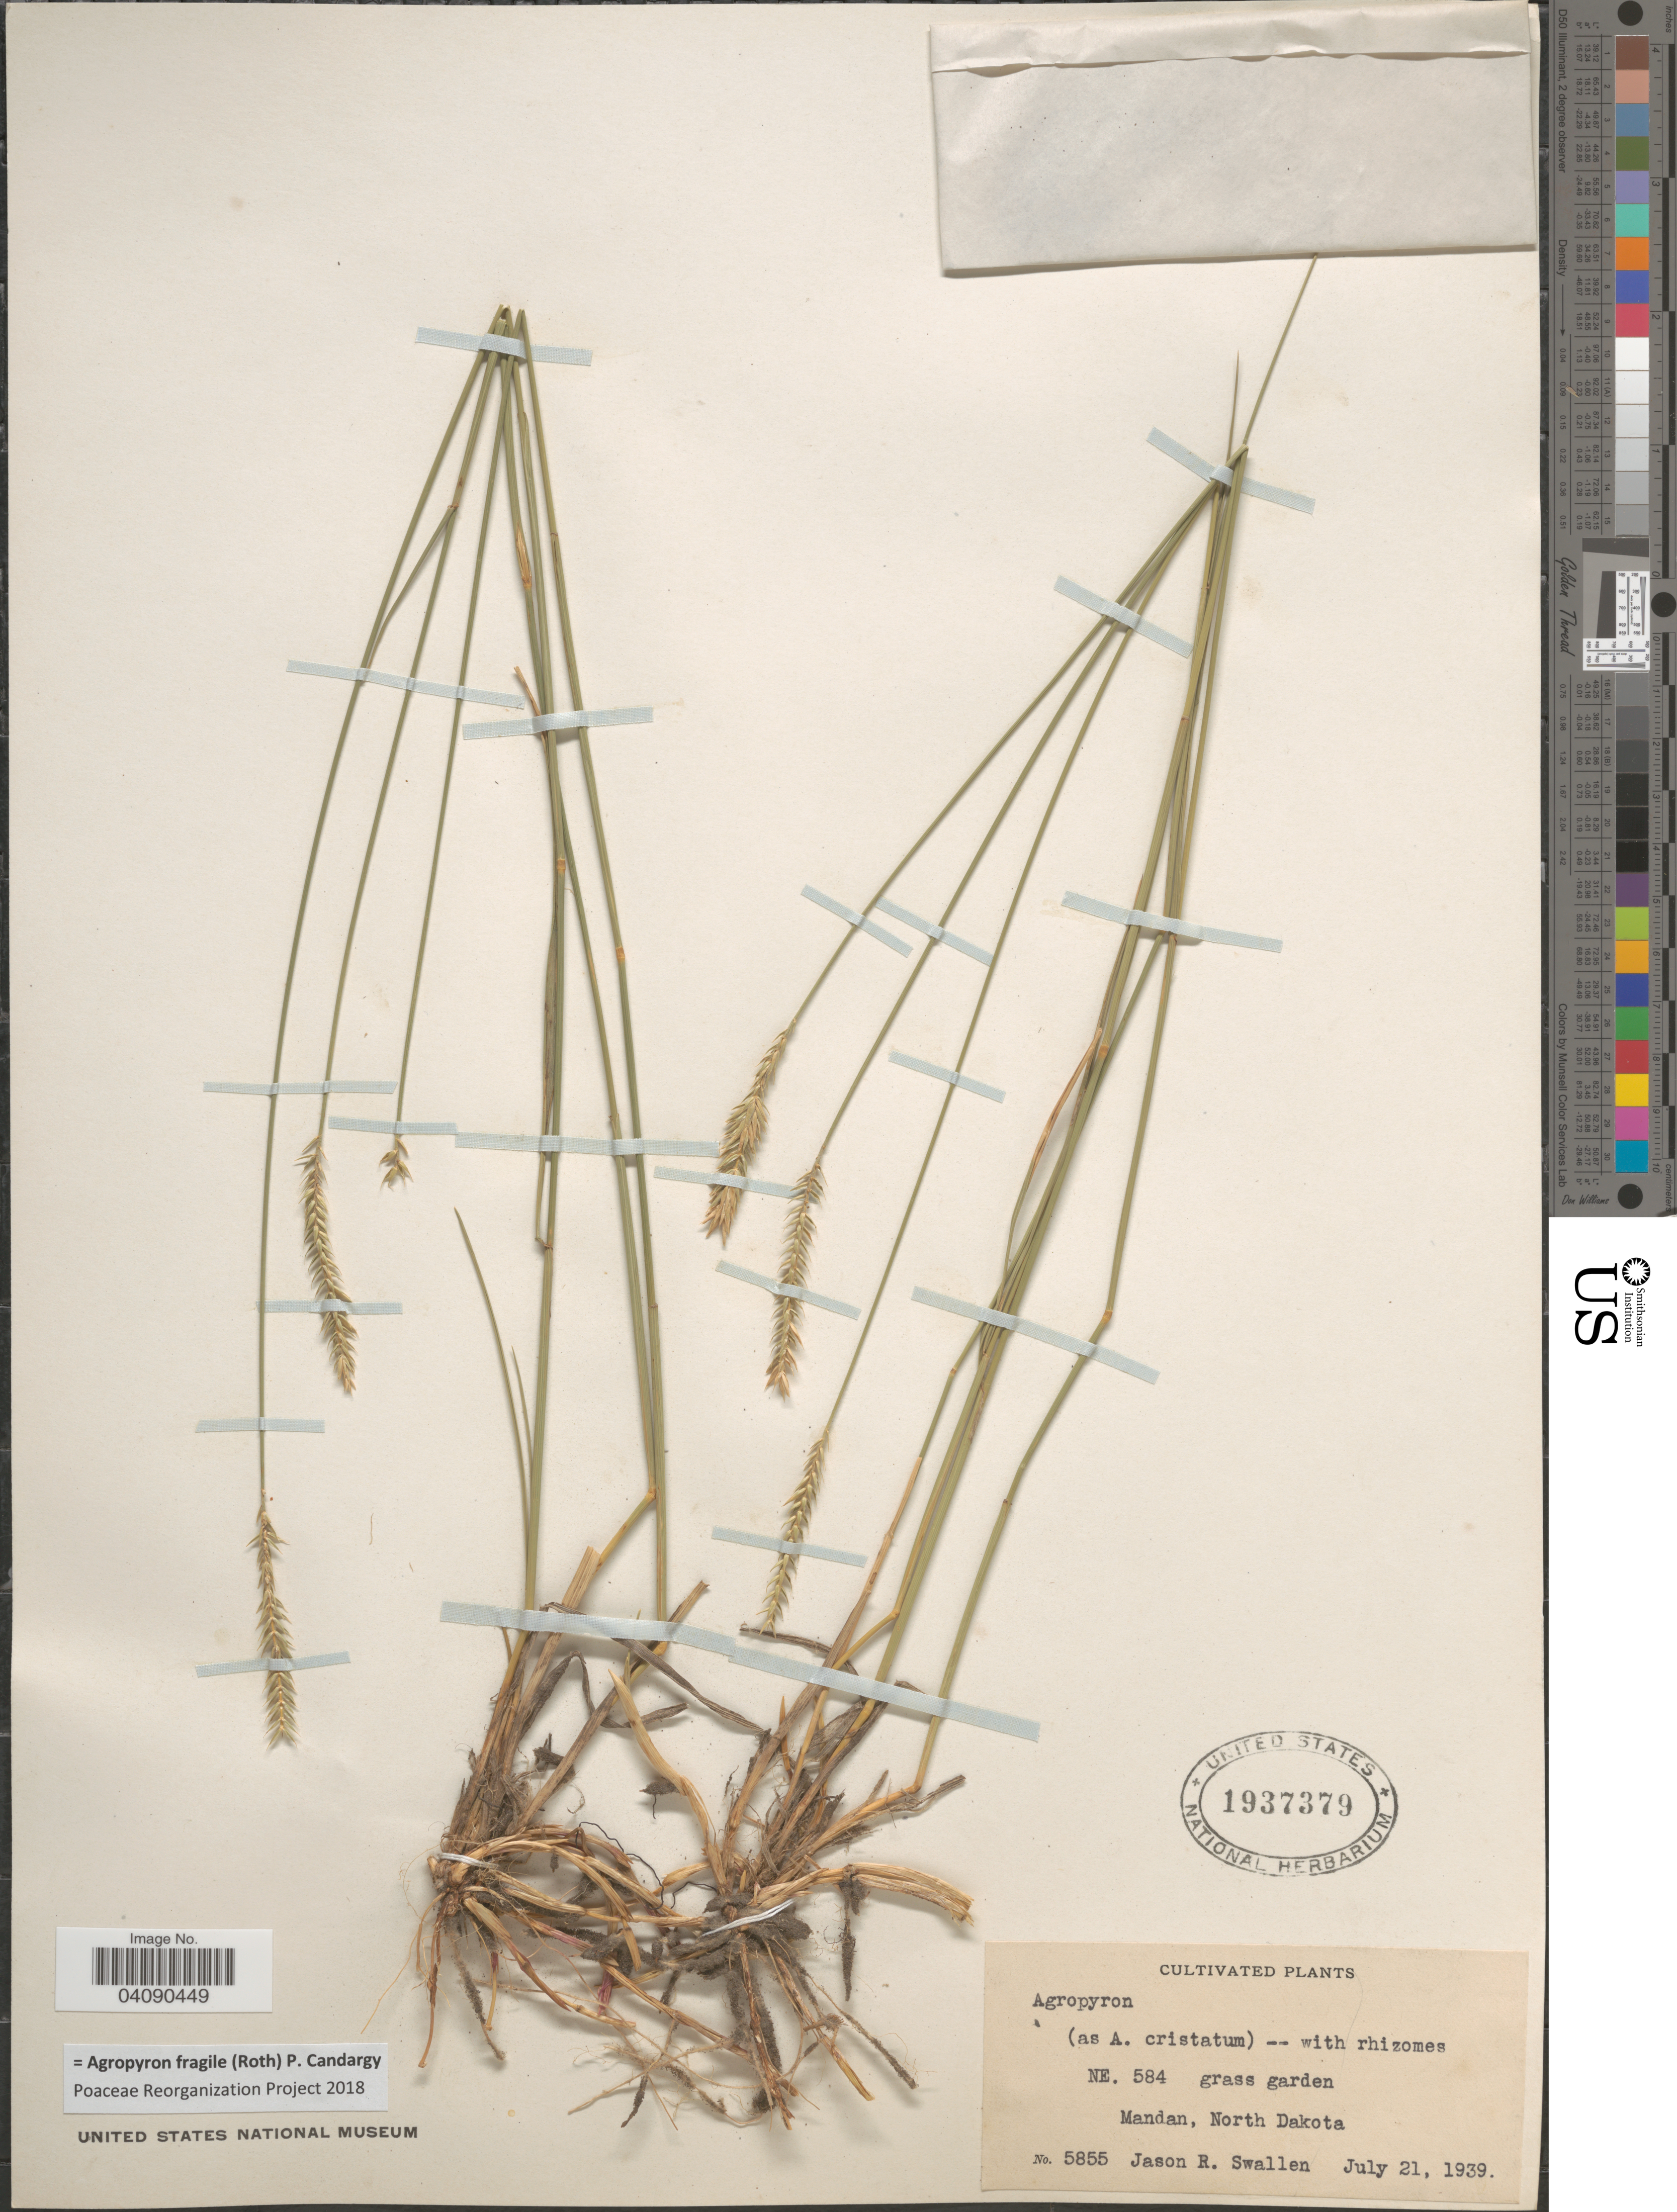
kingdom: Plantae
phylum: Tracheophyta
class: Liliopsida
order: Poales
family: Poaceae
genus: Agropyron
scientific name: Agropyron fragile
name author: (Roth) Candargy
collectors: J. R. Swallen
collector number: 5855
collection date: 1939-07-21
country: United States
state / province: North Dakota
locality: NE. 584. Grass garden. Mandan.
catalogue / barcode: US 1937379